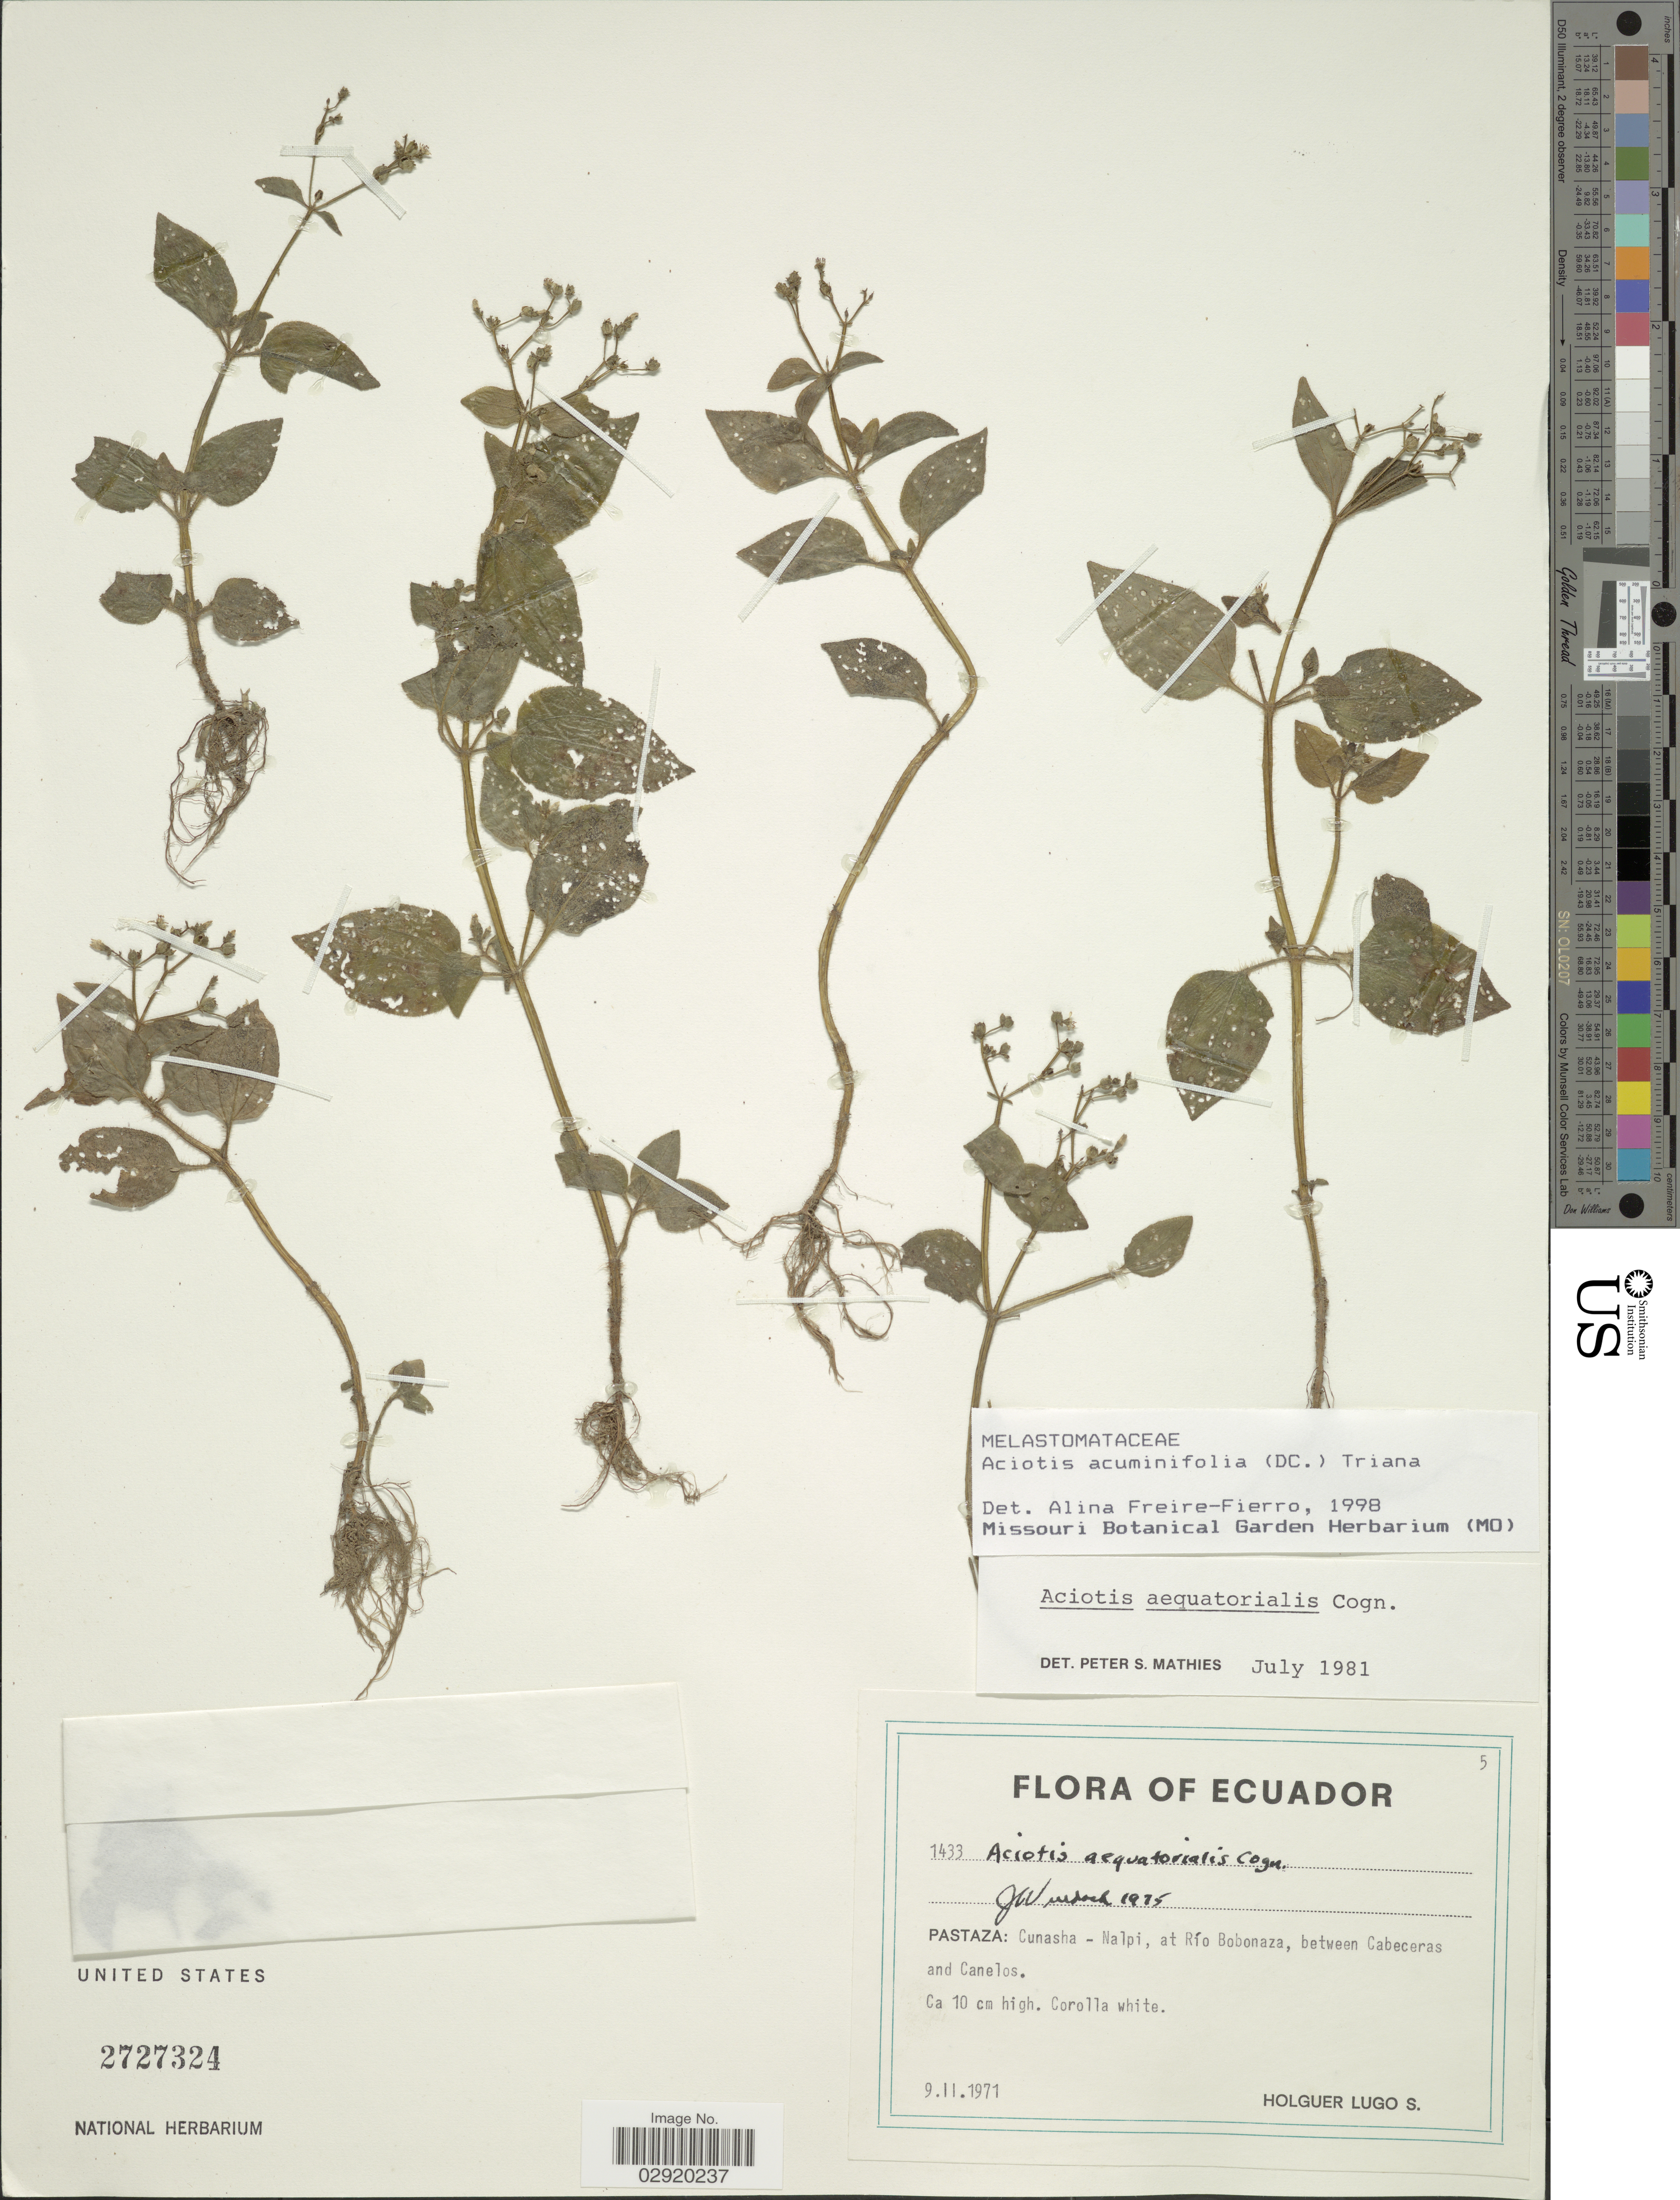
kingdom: Plantae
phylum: Tracheophyta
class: Magnoliopsida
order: Myrtales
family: Melastomataceae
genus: Aciotis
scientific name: Aciotis acuminifolia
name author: (Mart. ex DC.) Triana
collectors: H. Lugo S.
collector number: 1433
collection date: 1971-02-09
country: Ecuador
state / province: Pastaza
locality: Cunasha-Nalpi, at Río Bobanaza, between Cabeceras and Canelos.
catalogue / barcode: US 2727324